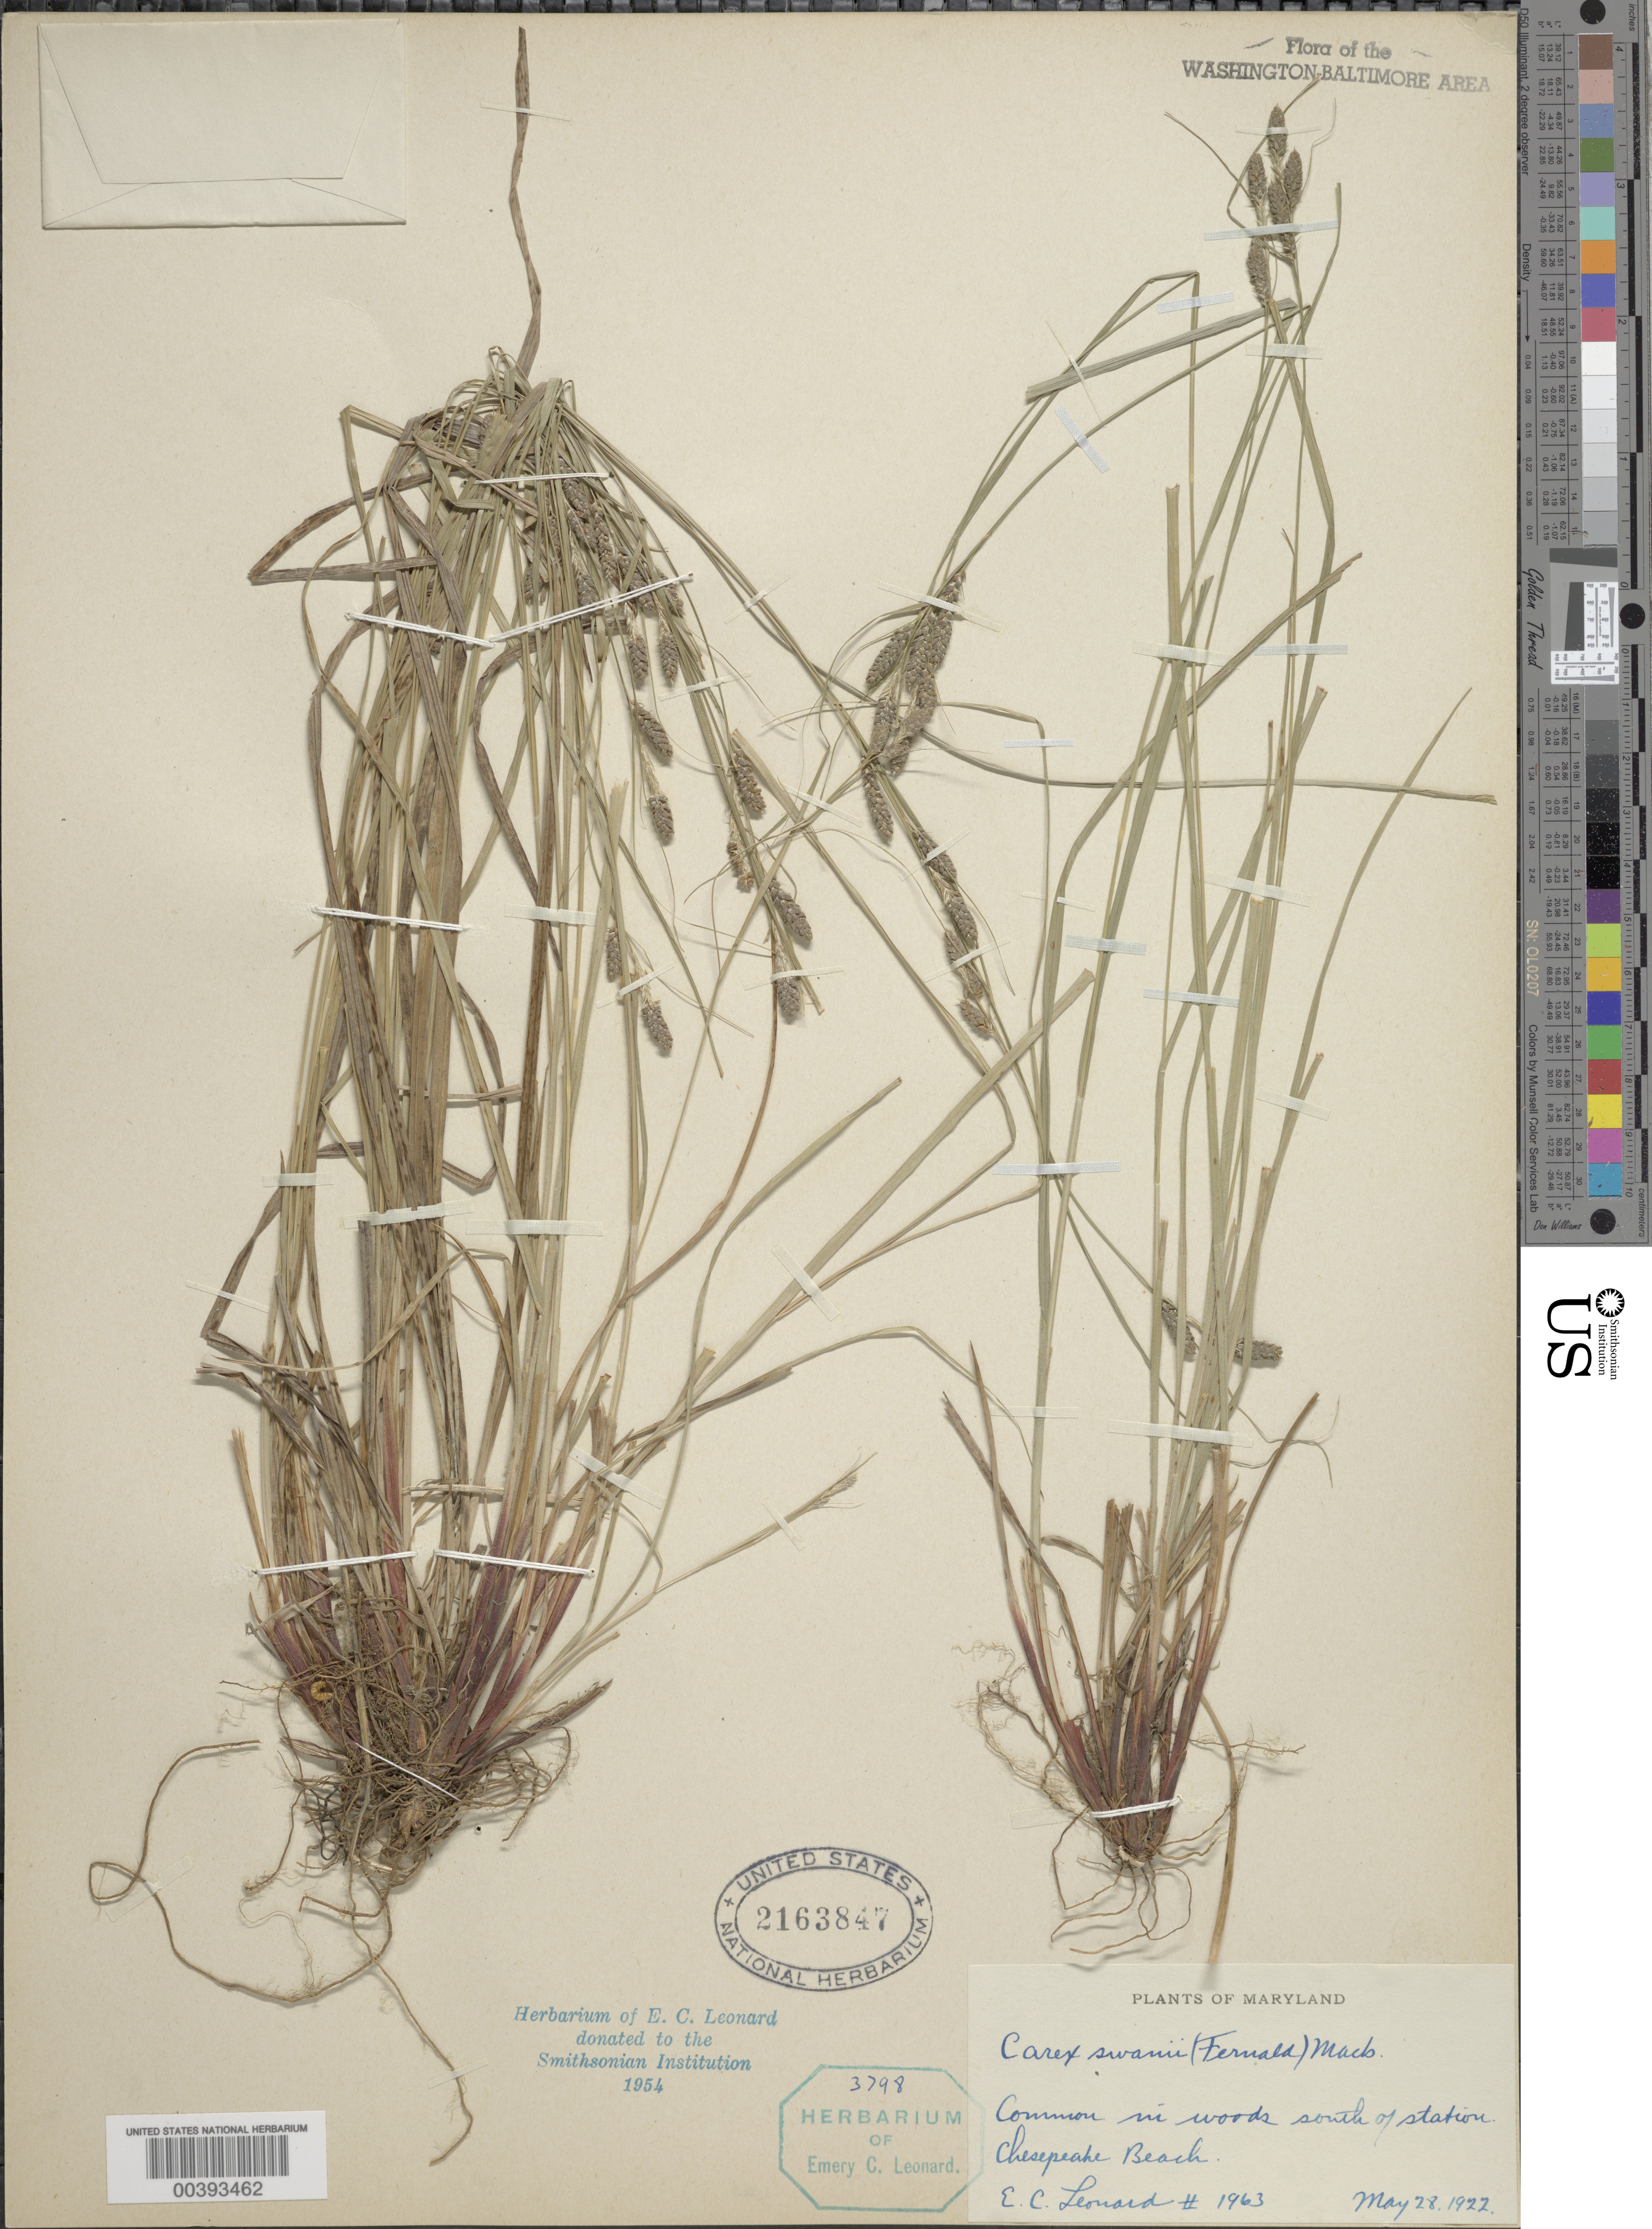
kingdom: Plantae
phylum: Tracheophyta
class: Liliopsida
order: Poales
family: Cyperaceae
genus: Carex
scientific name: Carex swanii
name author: (Fernald) Mack.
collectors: E. C. Leonard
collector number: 1963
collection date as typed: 28 May 1922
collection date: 1922-05-28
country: United States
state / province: Maryland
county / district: Calvert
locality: Chesapeake Beach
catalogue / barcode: US 2163847